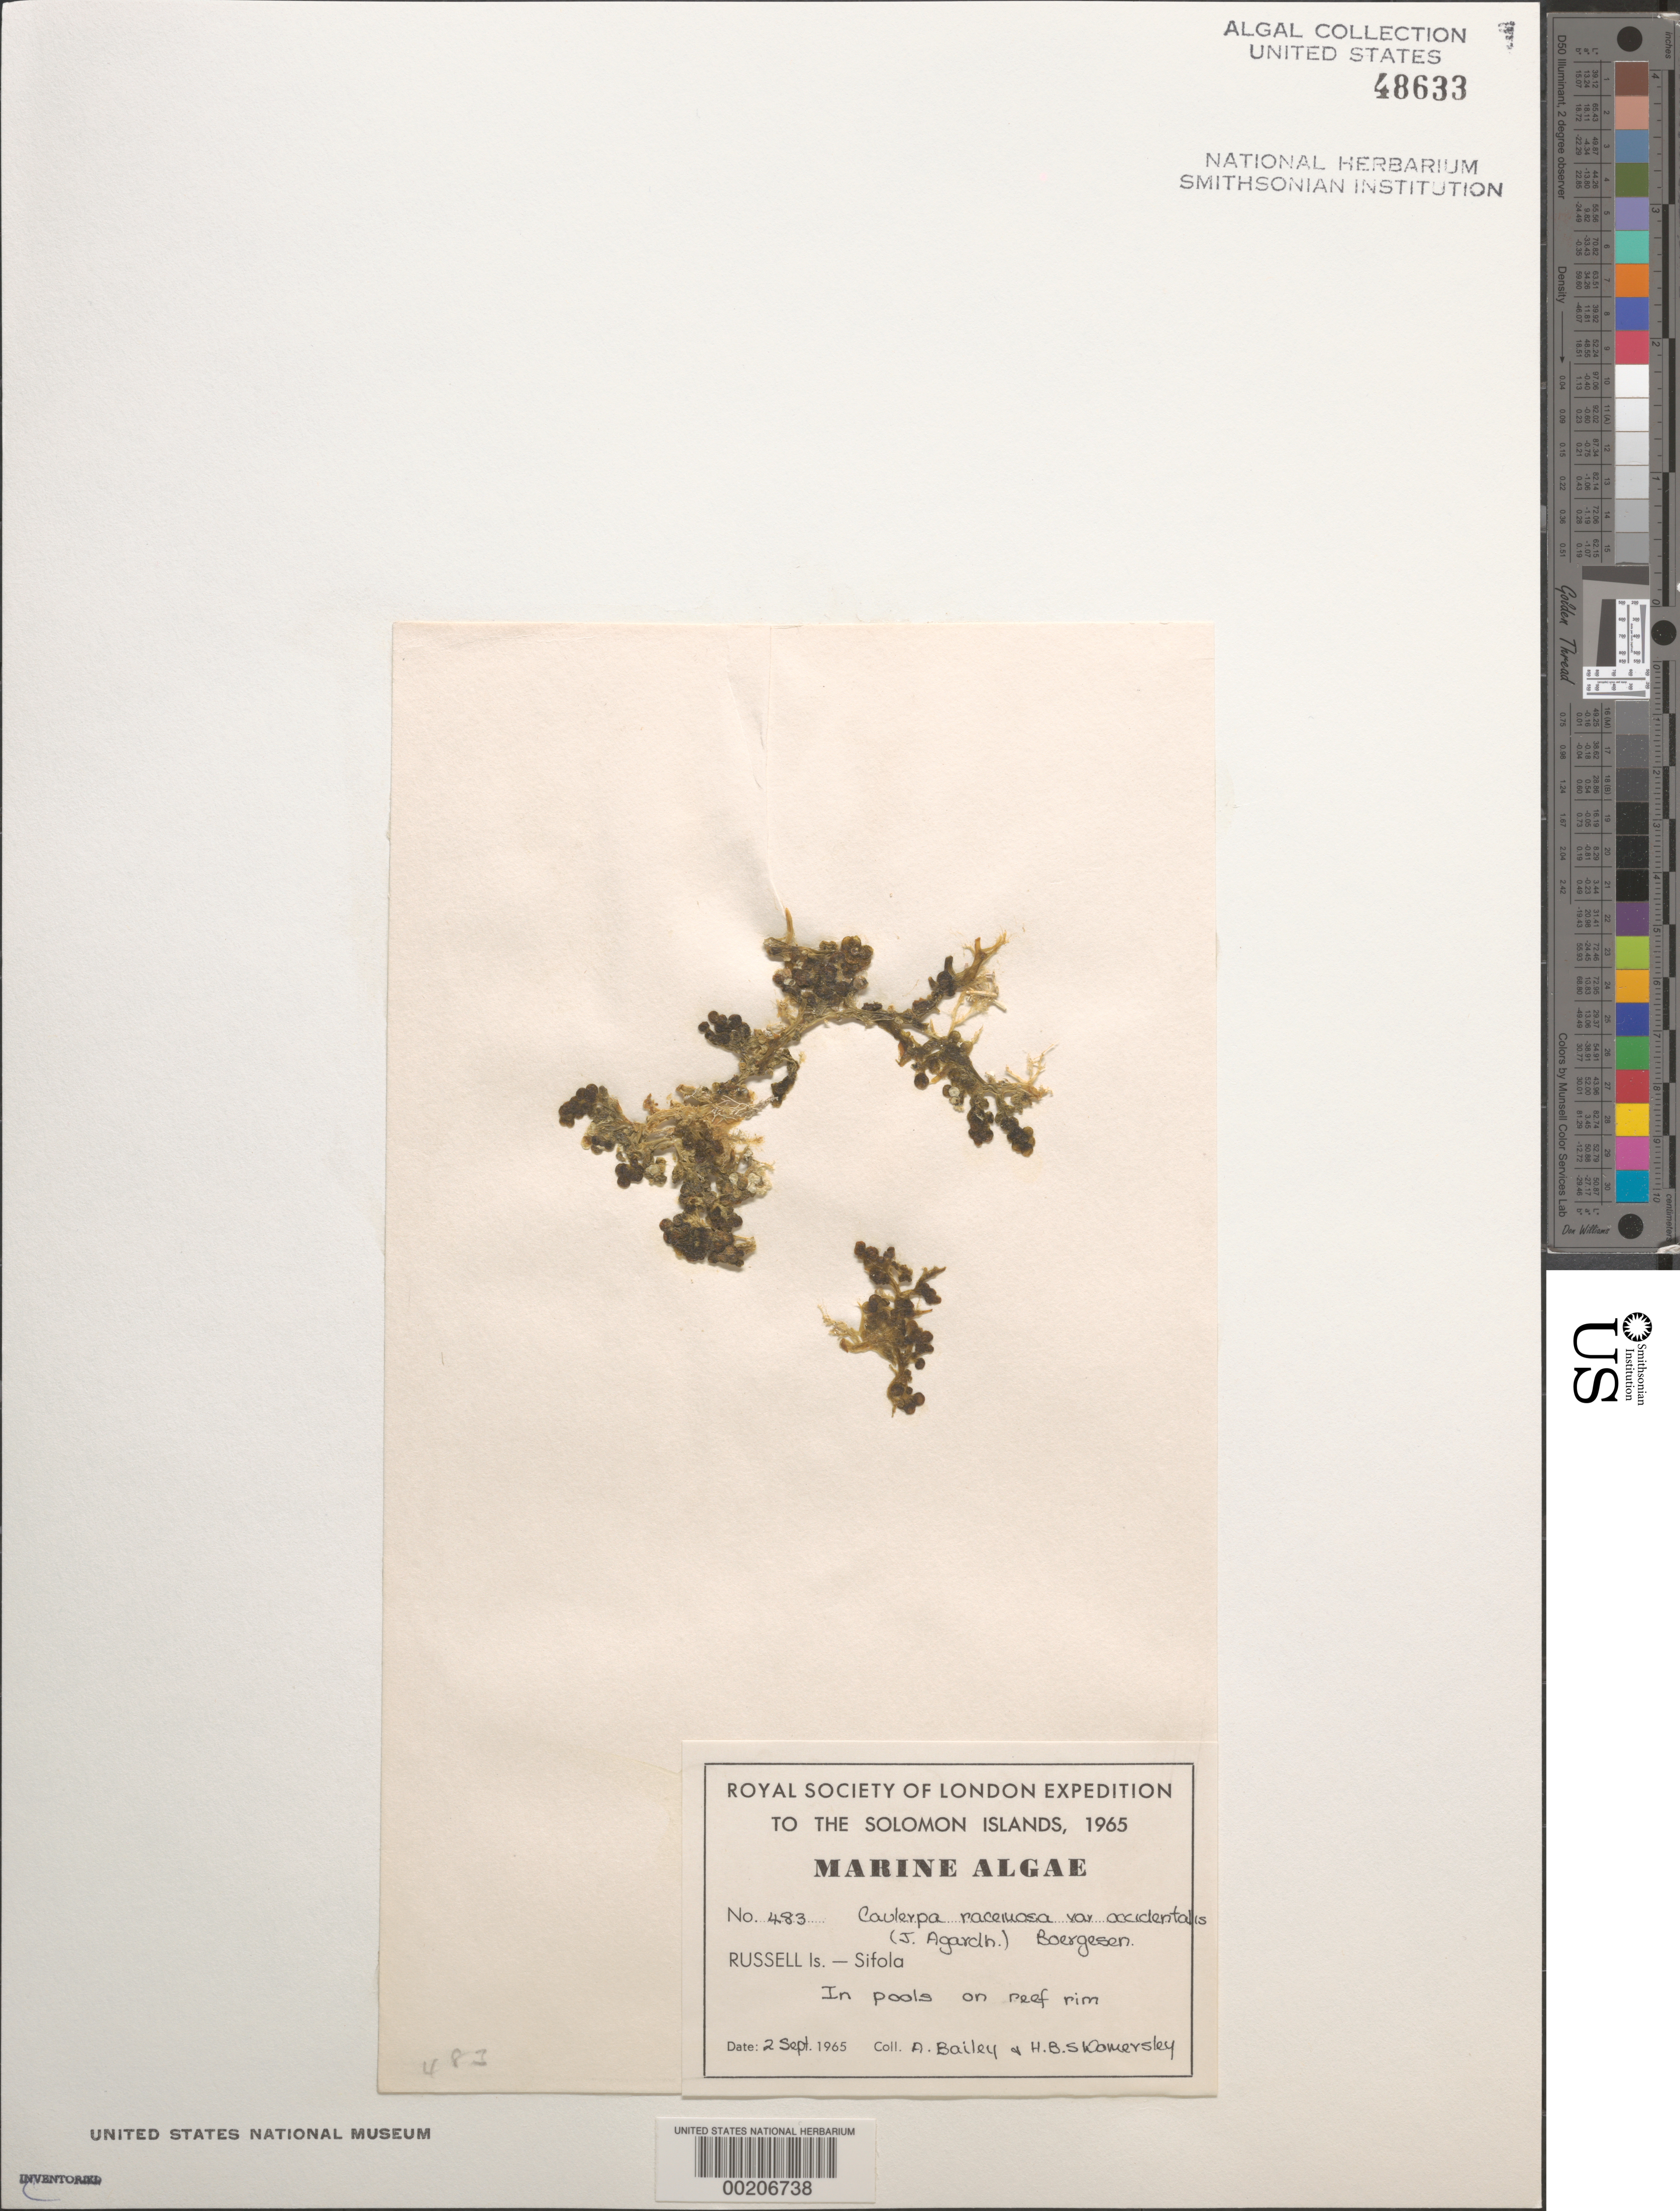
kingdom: Plantae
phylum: Chlorophyta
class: Ulvophyceae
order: Bryopsidales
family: Caulerpaceae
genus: Caulerpa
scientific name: Caulerpa racemosa var. occidentalis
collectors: A. Bailey & H. B. S. Womersley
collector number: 483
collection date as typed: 02 Sep 1965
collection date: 1965-09-02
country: Solomon Islands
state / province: Central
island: Mbanika [Banika]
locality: Sifola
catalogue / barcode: US 48633